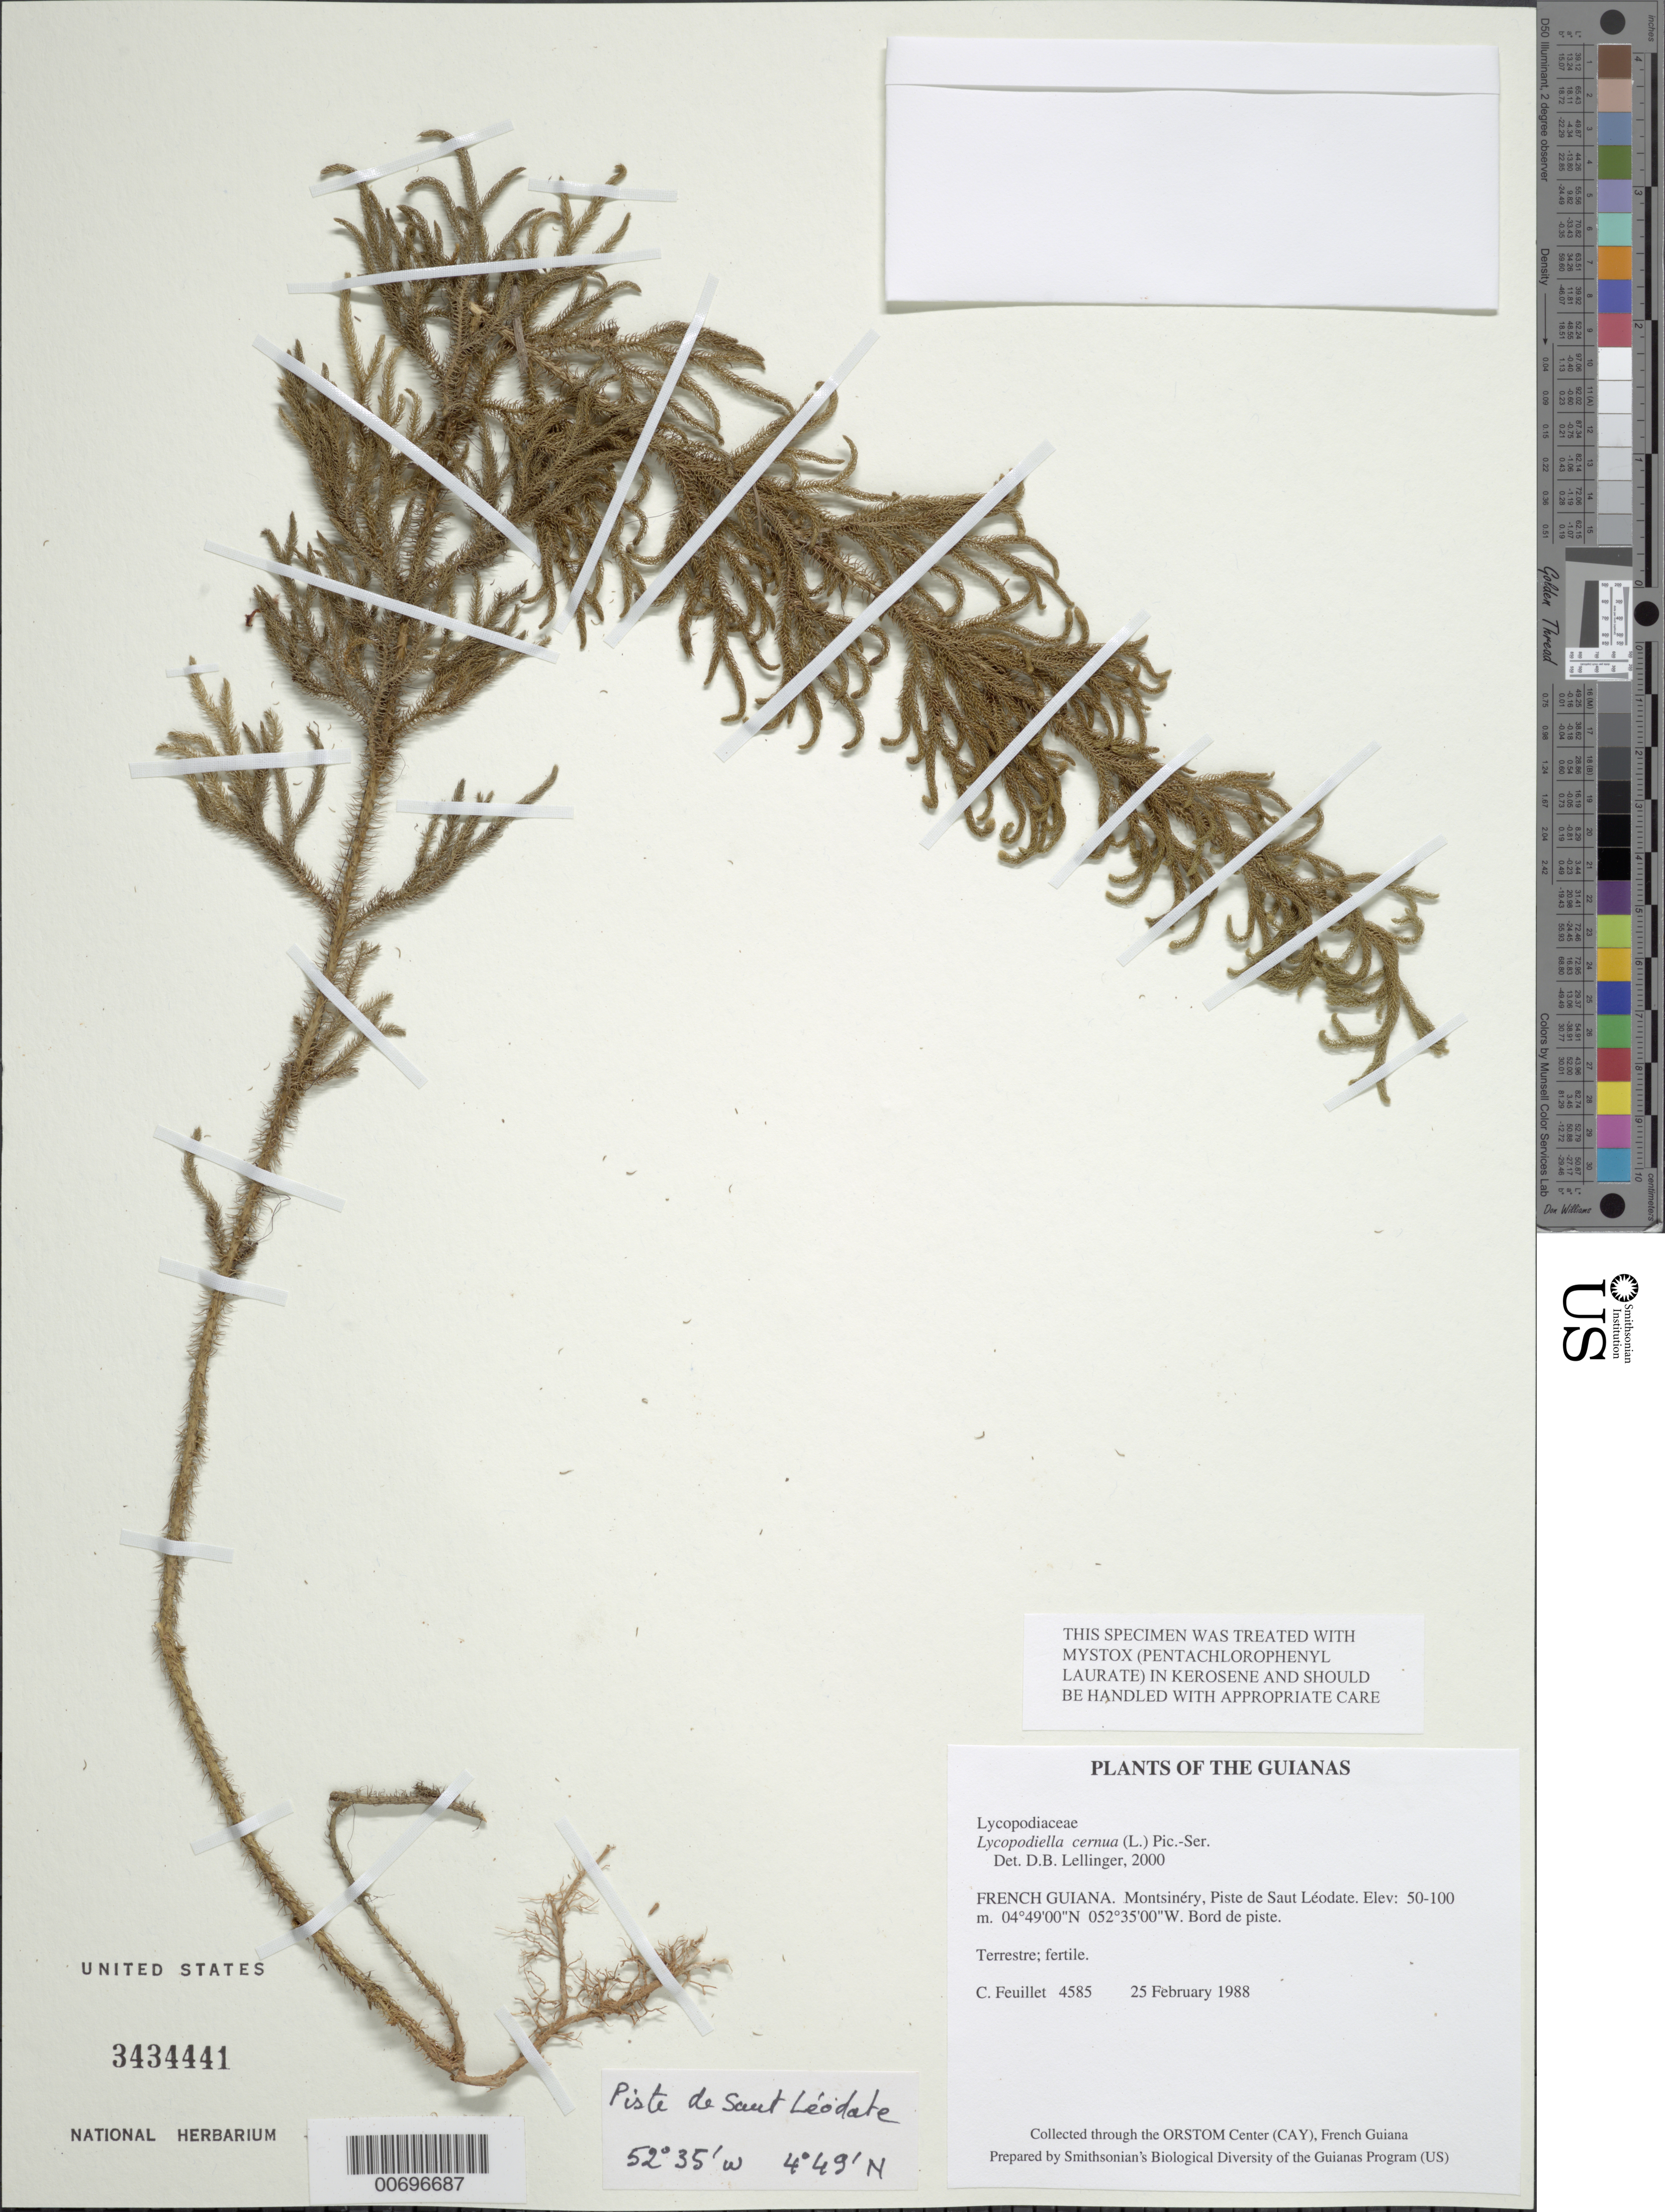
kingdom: Plantae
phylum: Tracheophyta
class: Lycopodiopsida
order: Lycopodiales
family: Lycopodiaceae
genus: Palhinhaea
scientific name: Palhinhaea cernua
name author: (L.) Vasc. & Franco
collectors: C. Feuillet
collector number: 4585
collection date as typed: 25 Feb1988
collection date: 1988-02-25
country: French Guiana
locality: Montsinéry, Piste de Saut Léodate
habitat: Bord de piste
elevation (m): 50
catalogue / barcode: US 3434441